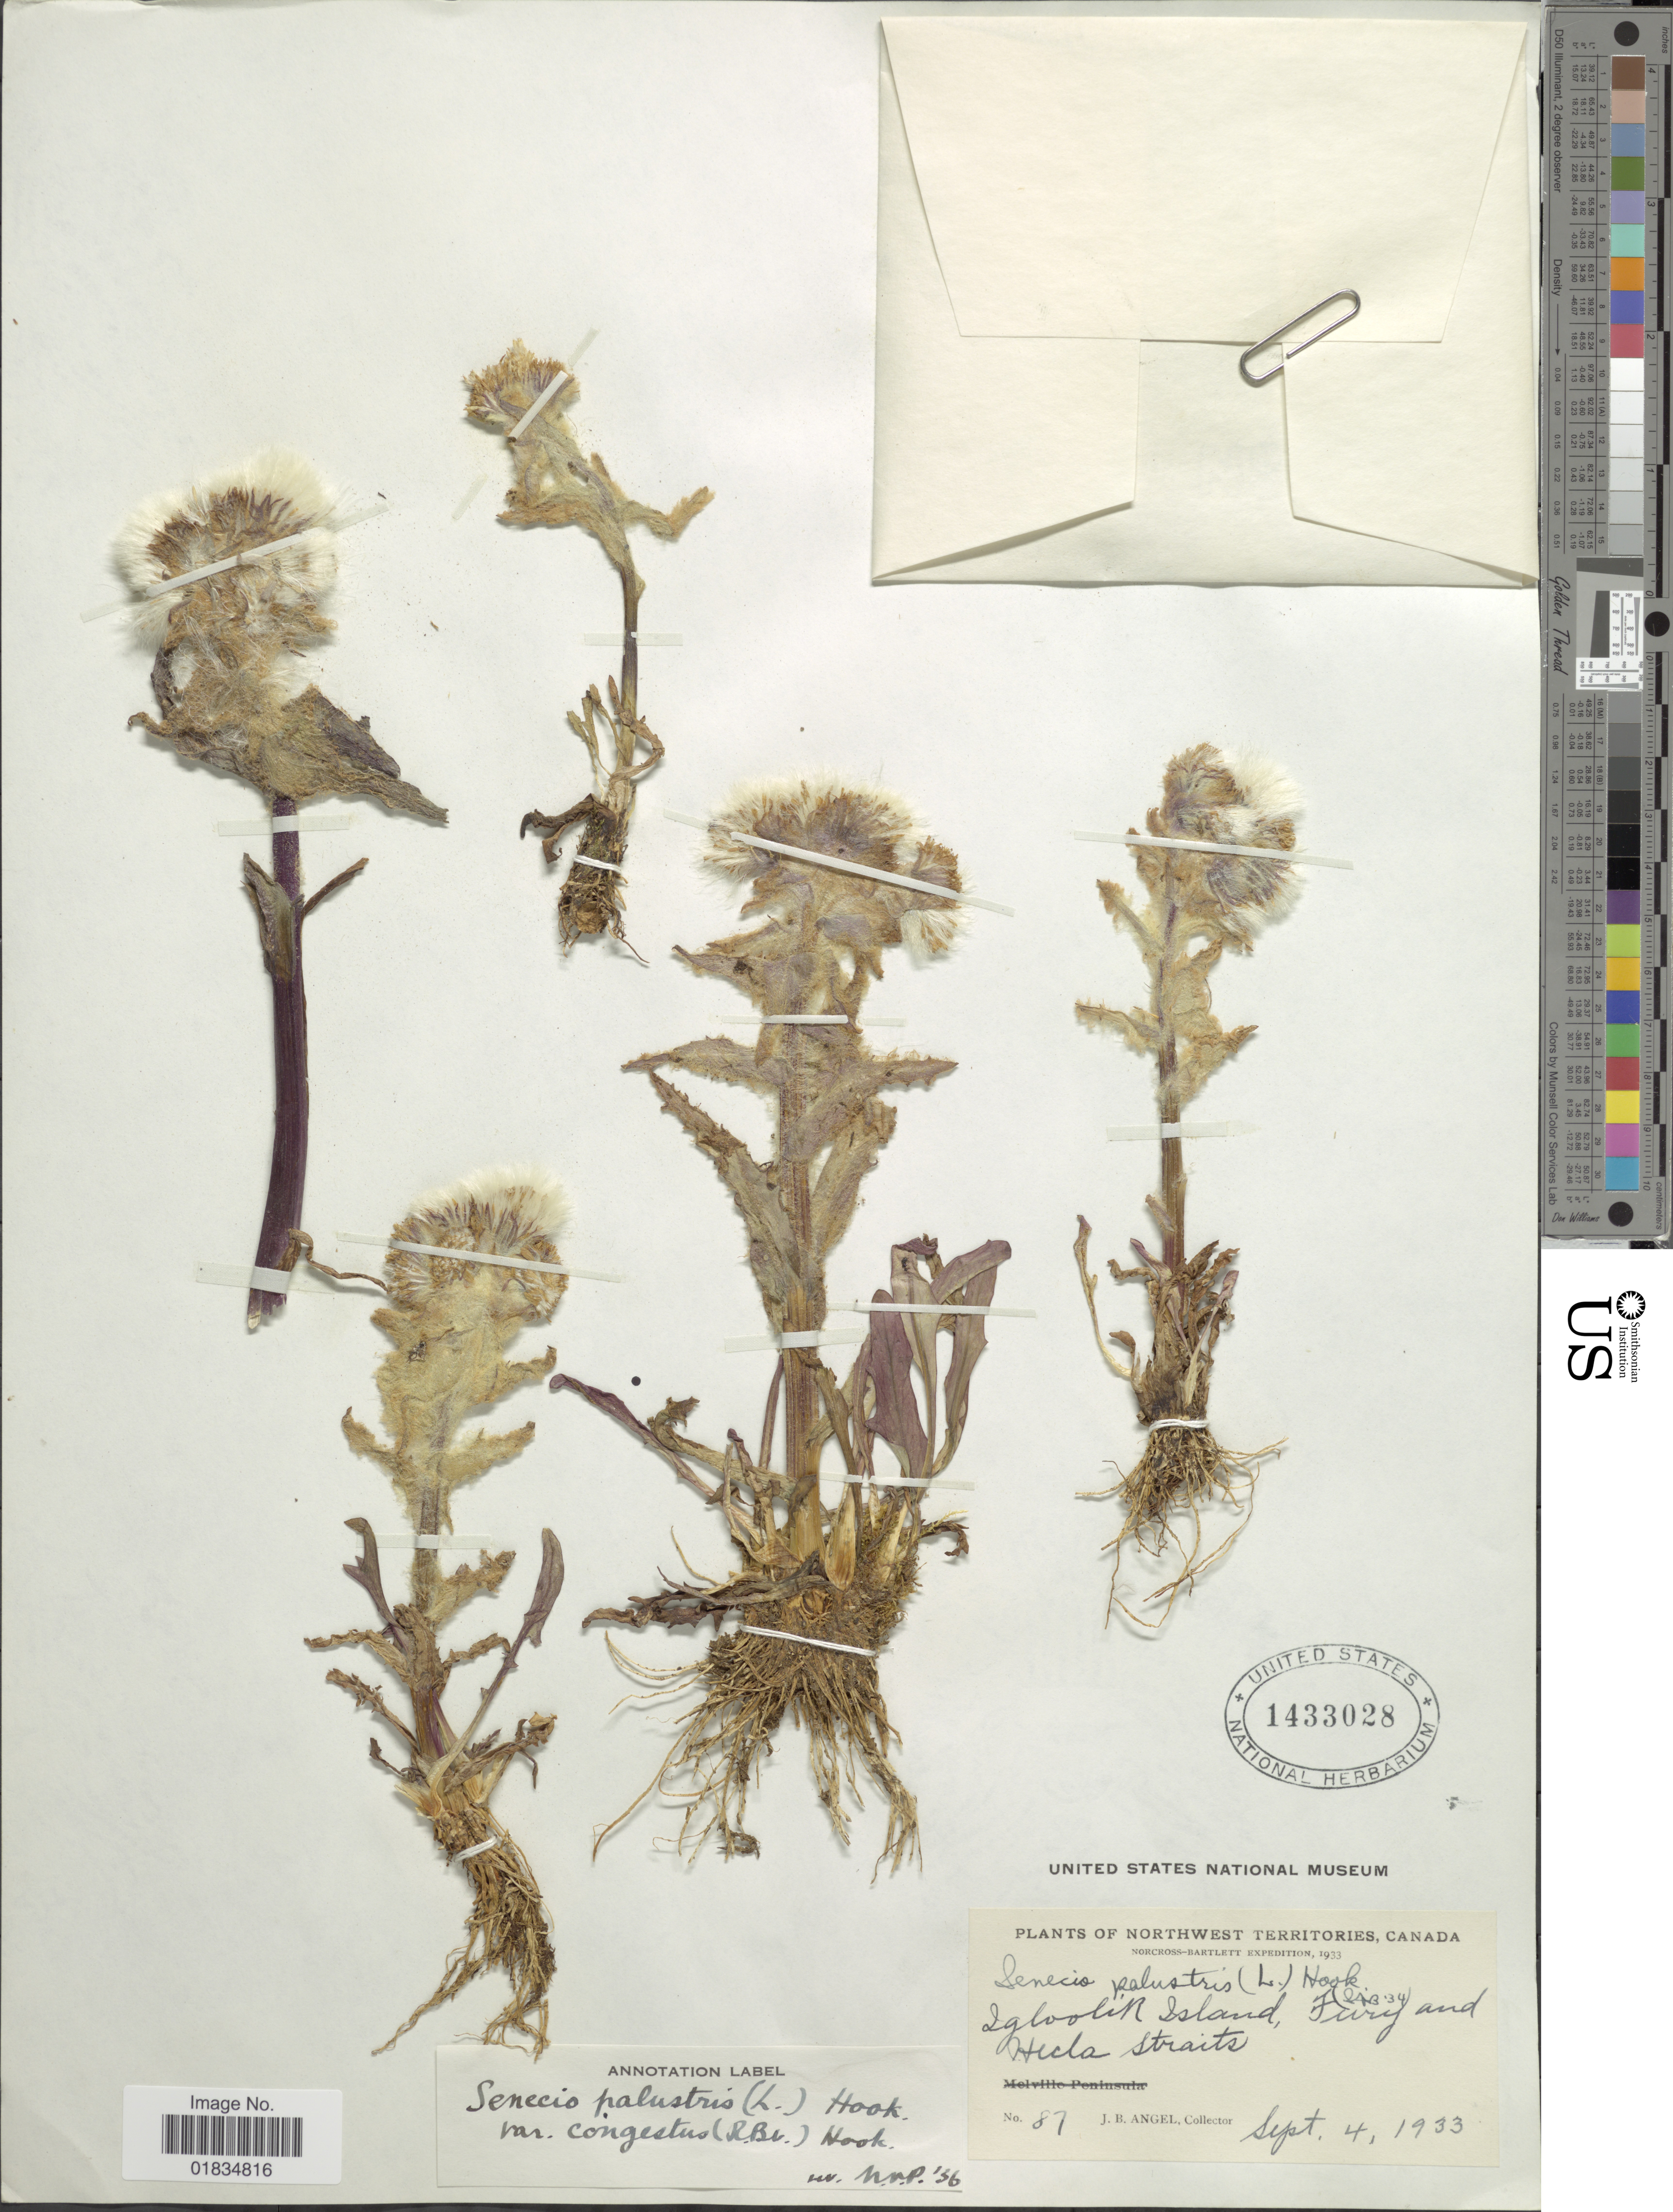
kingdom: Plantae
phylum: Tracheophyta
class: Magnoliopsida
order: Asterales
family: Asteraceae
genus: Tephroseris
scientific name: Tephroseris palustris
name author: (L.) Rchb.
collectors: J. Angel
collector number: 87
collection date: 1933-09-04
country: Canada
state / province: Northwest Territories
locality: Igloolik Island, Fury and Hecla Straits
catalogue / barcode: US 1433028